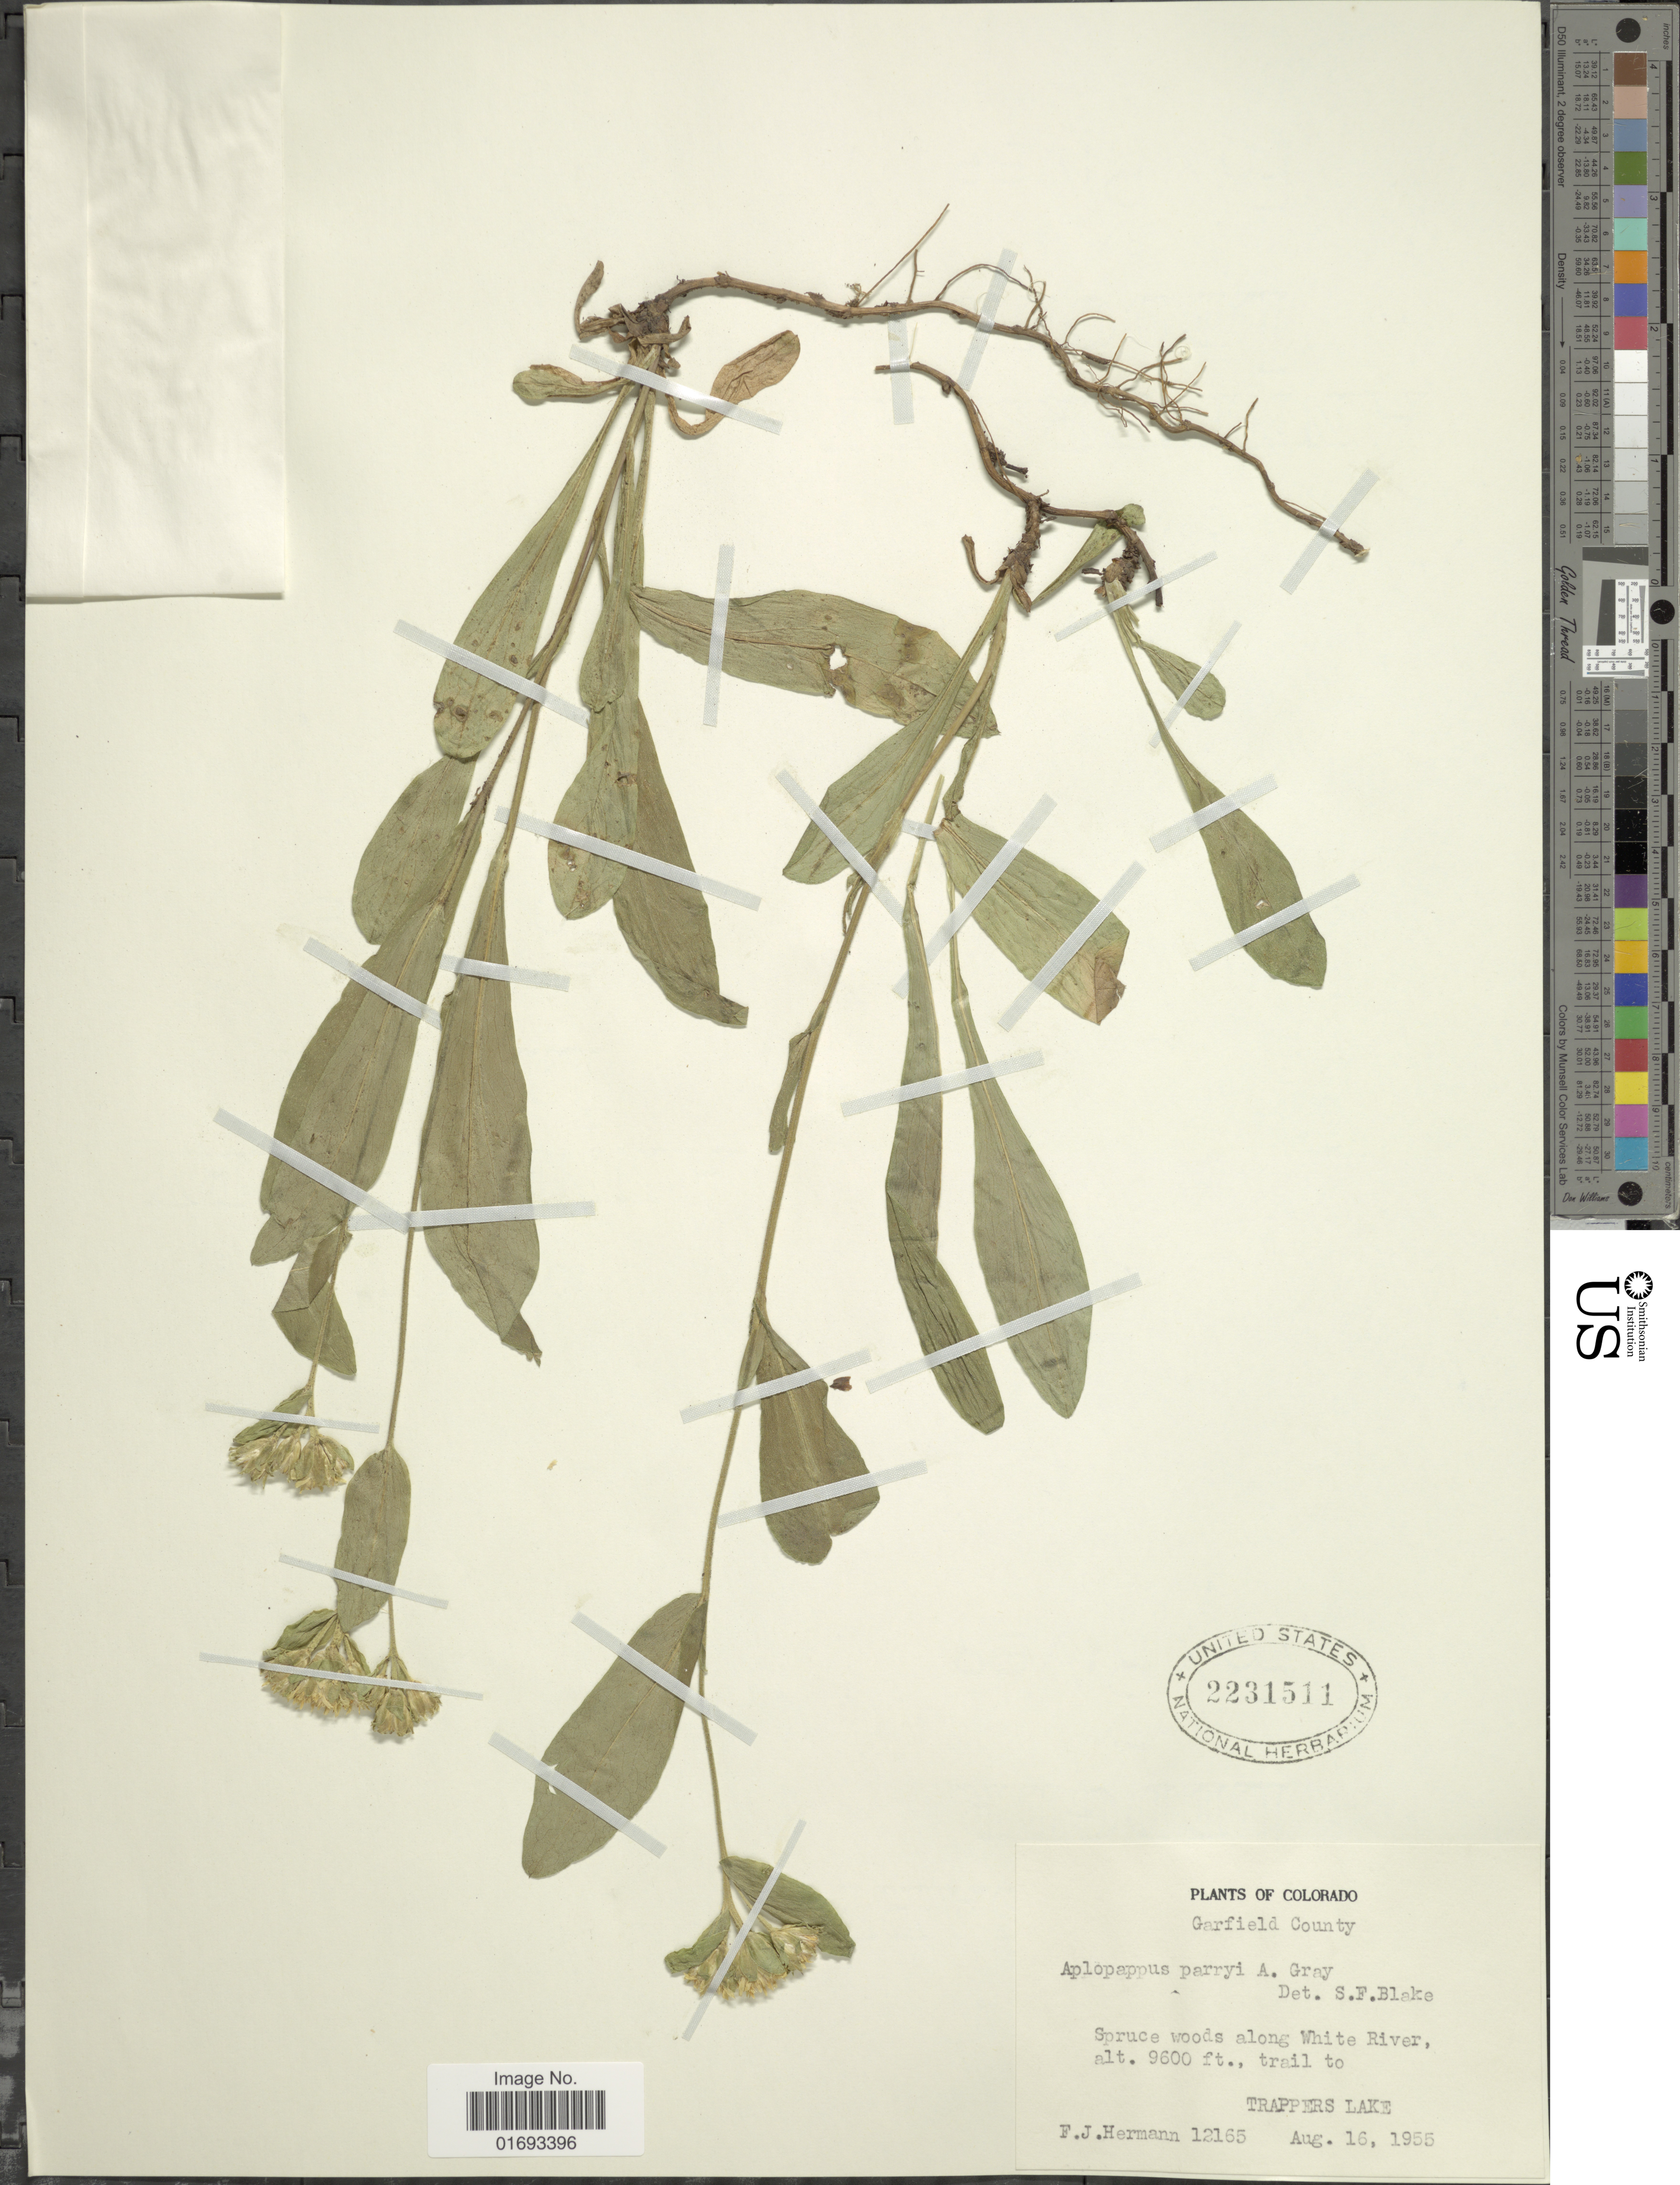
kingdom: Plantae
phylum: Tracheophyta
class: Magnoliopsida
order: Asterales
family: Asteraceae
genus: Oreochrysum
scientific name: Oreochrysum parryi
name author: (A. Gray) Rydb.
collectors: F. J. Hermann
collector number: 12165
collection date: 1955-08-16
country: United States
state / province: Colorado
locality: Garfield County, Spruce woods along White River, trail to Trappers Lake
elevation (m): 2926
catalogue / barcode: US 2231511